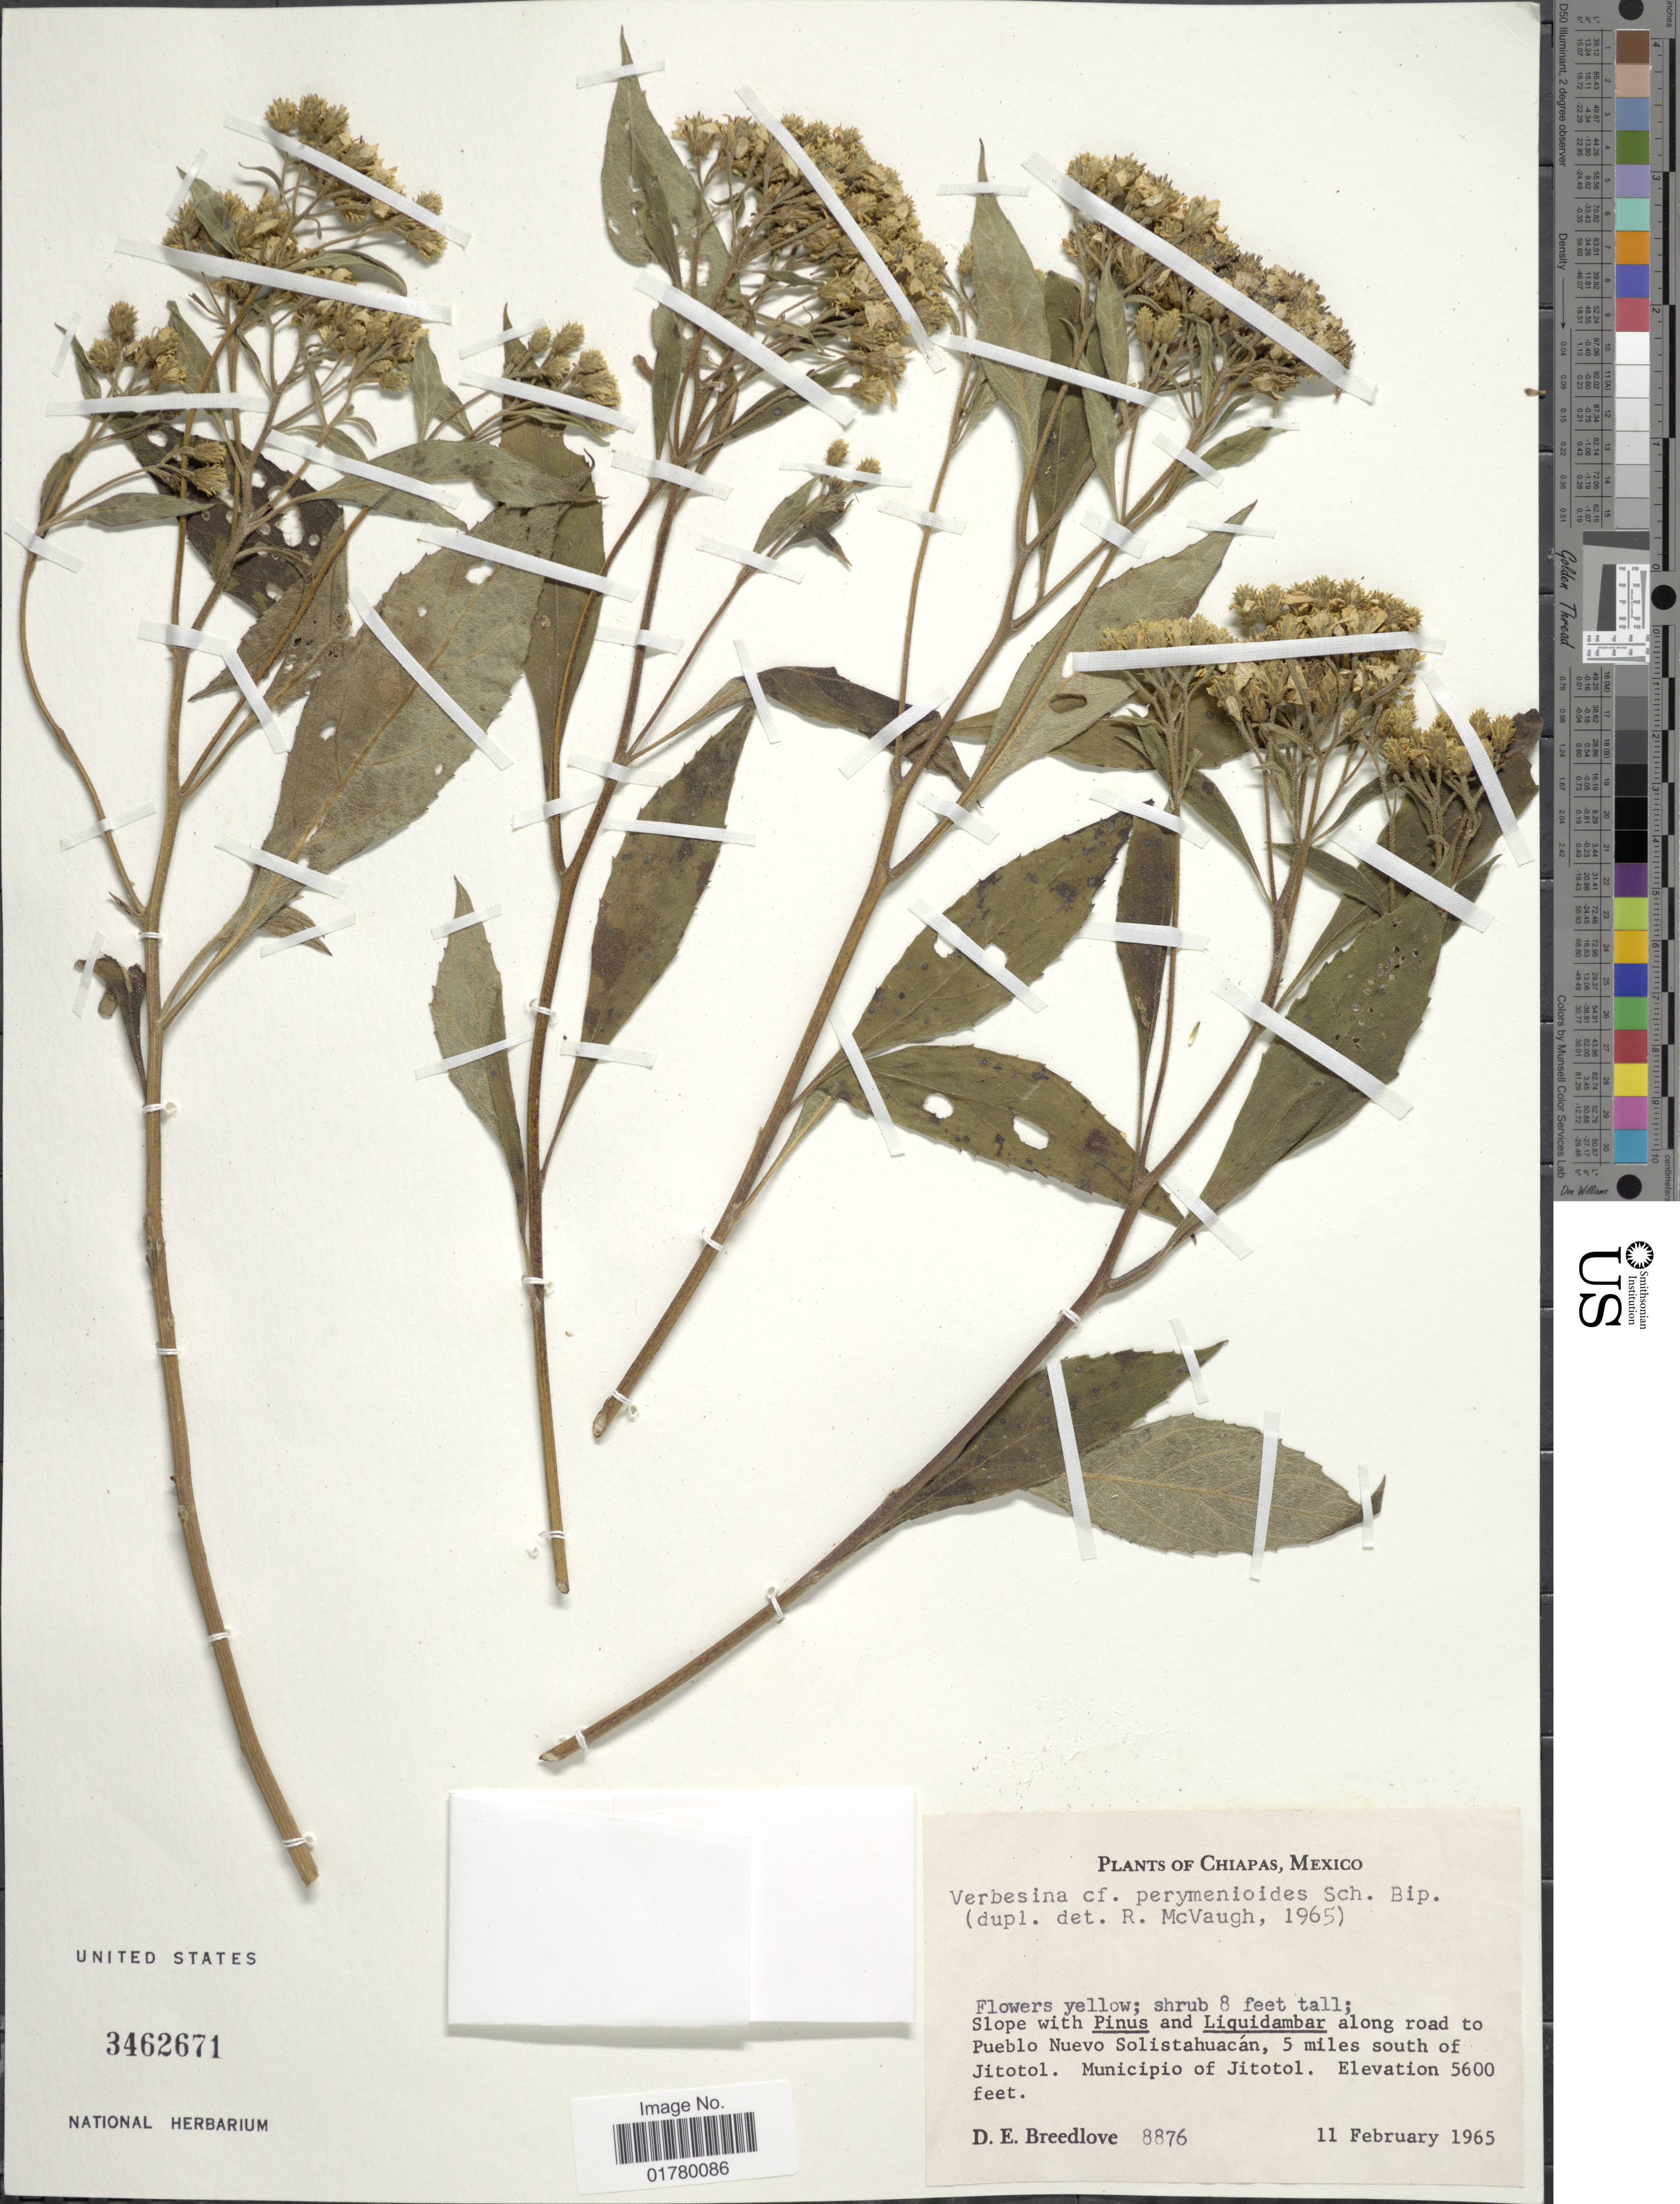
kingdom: Plantae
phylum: Tracheophyta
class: Magnoliopsida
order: Asterales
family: Asteraceae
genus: Verbesina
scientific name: Verbesina perymenioides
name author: Sch. Bip. ex Klatt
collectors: D. E. Breedlove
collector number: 8876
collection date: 1965-02-11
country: Mexico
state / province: Chiapas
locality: Along road to Pueblo Nuevo Solistahuacán, 5 miles south of Jitotol, Municipio of Jitotol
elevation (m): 1707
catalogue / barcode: US 3462671